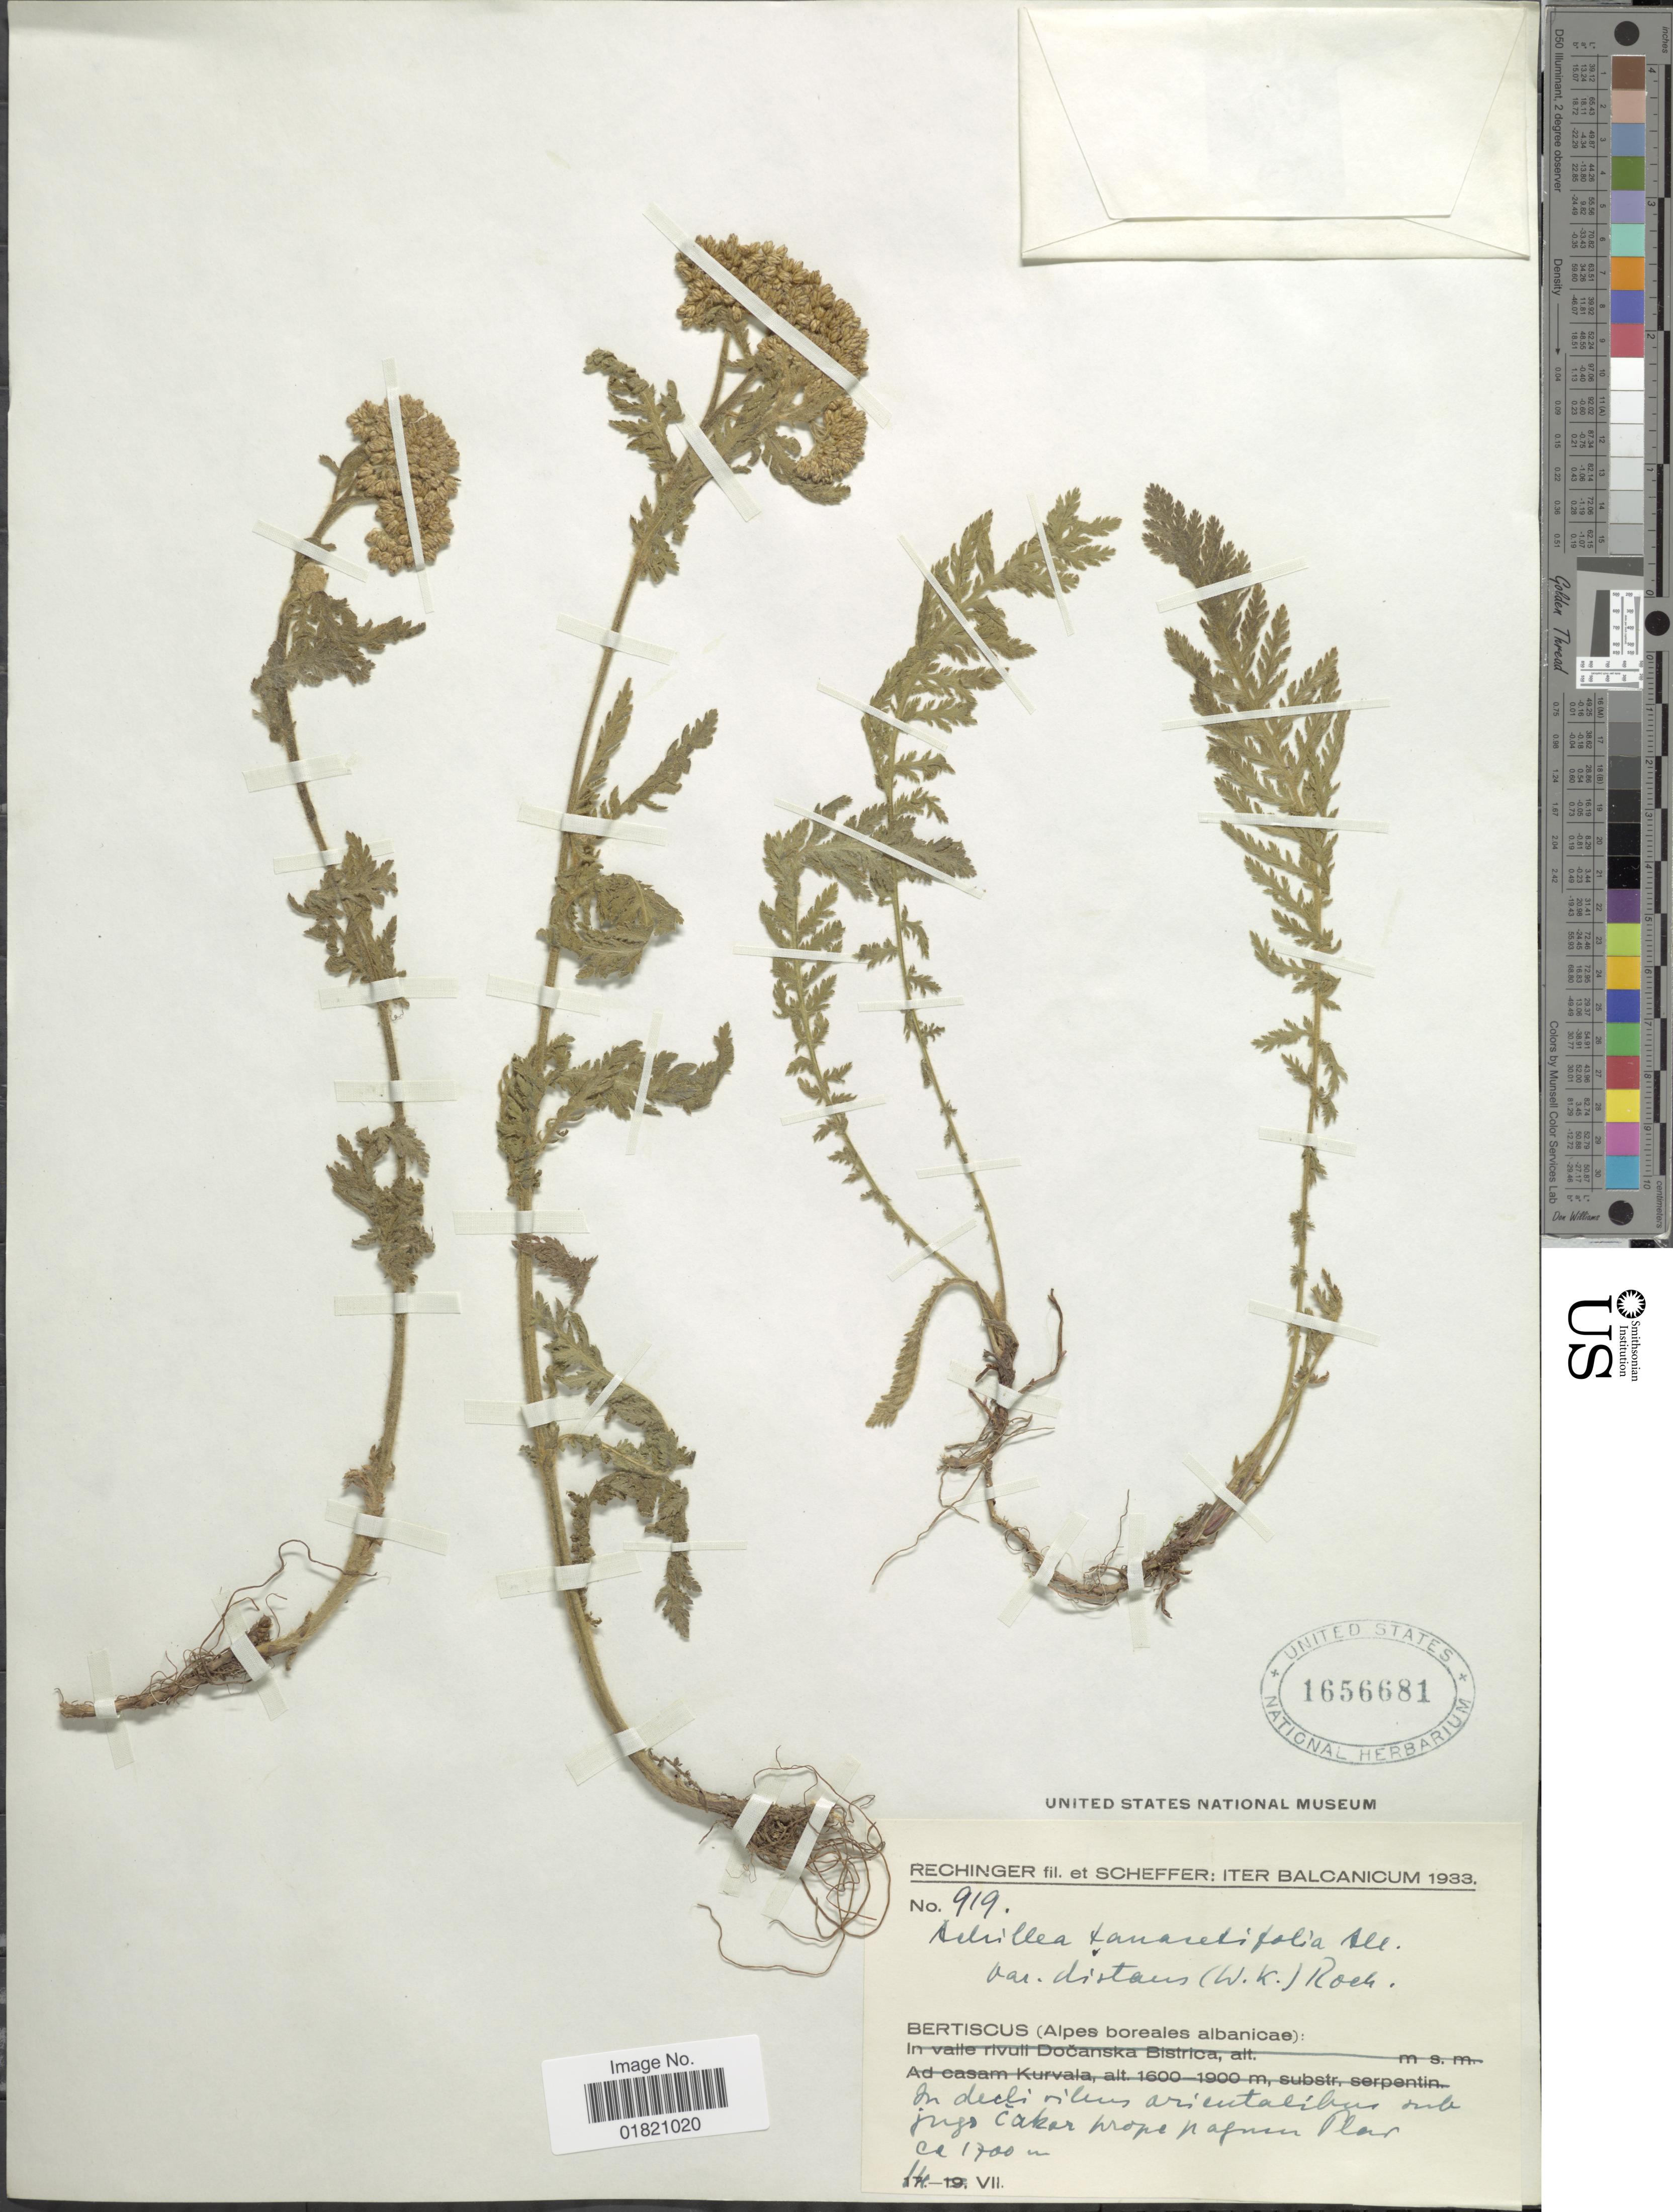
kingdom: Plantae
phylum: Tracheophyta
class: Magnoliopsida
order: Asterales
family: Asteraceae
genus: Achillea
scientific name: Achillea tanacetifolia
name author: All.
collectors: -- Rechinger & Scheffer, --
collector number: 919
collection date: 1933-07-14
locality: Balcanicum. In declivibus oreintalibus auf jugo cakar prope pagum Plar [interpreted] Bertiscus (Alpes boreales albanicae)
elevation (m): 1700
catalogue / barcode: US 1656681